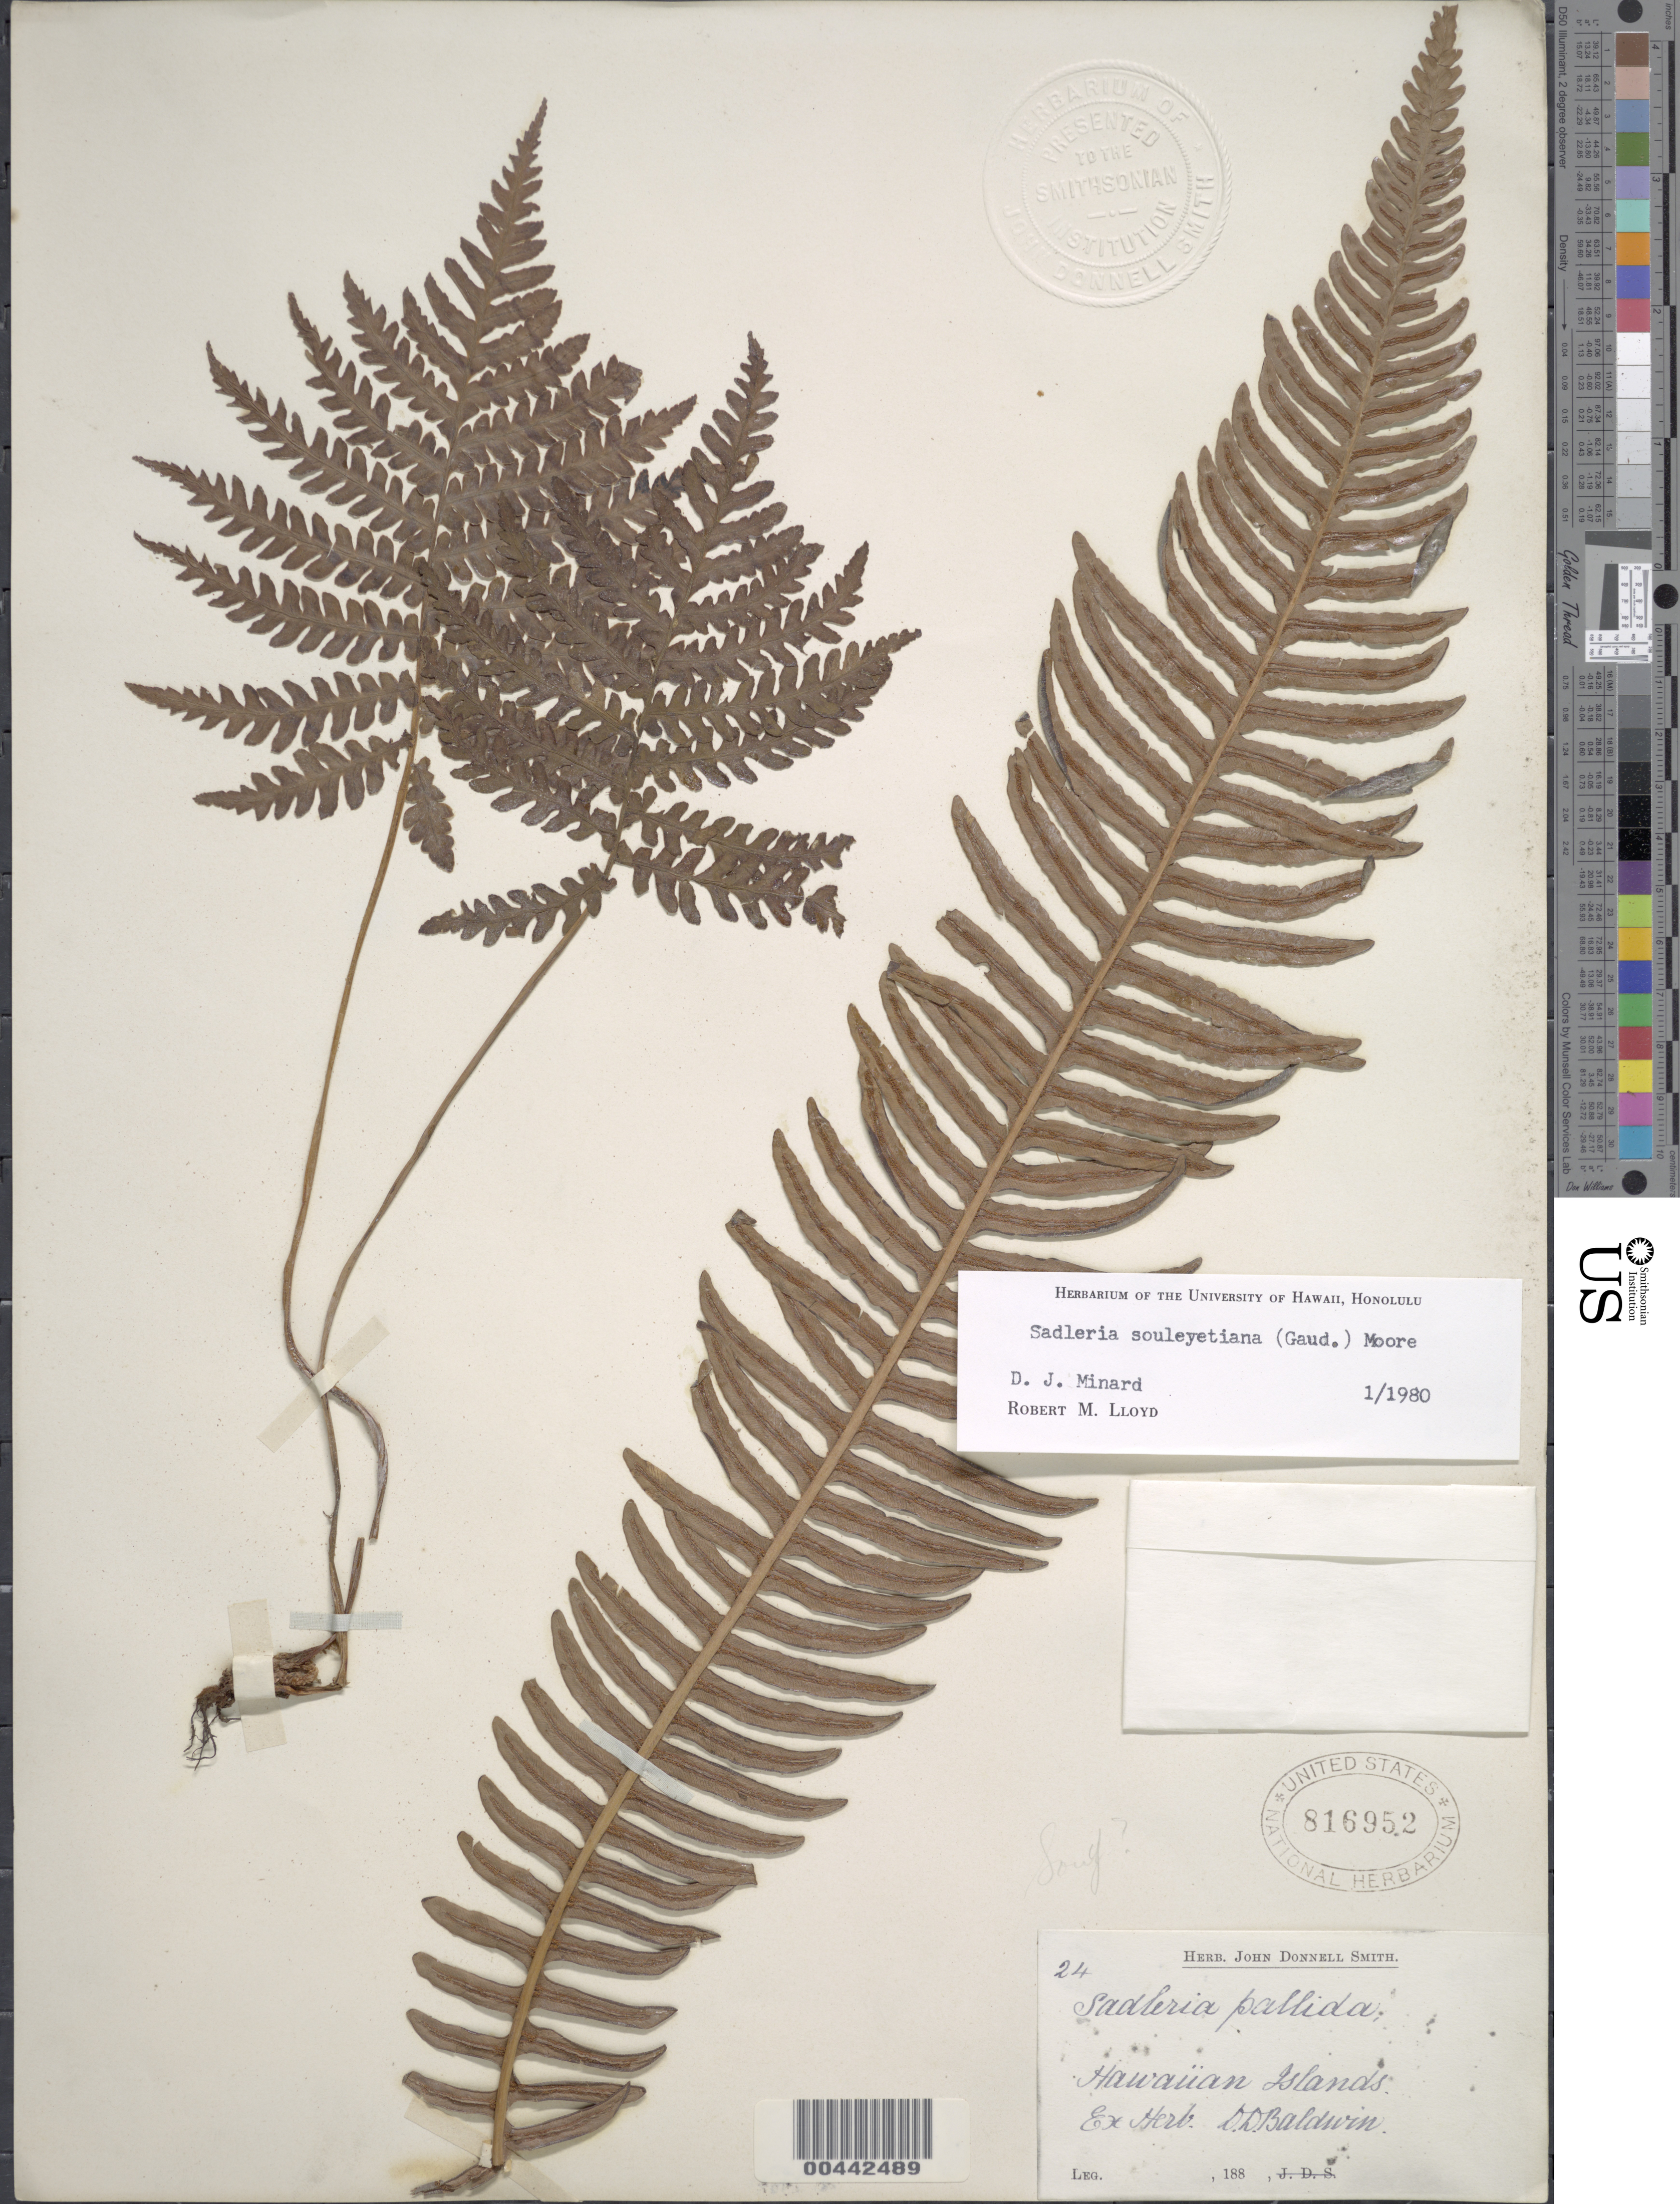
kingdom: Plantae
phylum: Tracheophyta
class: Polypodiopsida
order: Polypodiales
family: Blechnaceae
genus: Sadleria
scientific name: Sadleria souleytiana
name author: (Gaudich.) T. Moore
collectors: D. Baldwin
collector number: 24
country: United States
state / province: Hawaii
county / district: Hawaii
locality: Hawaiian Islands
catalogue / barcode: US 816952